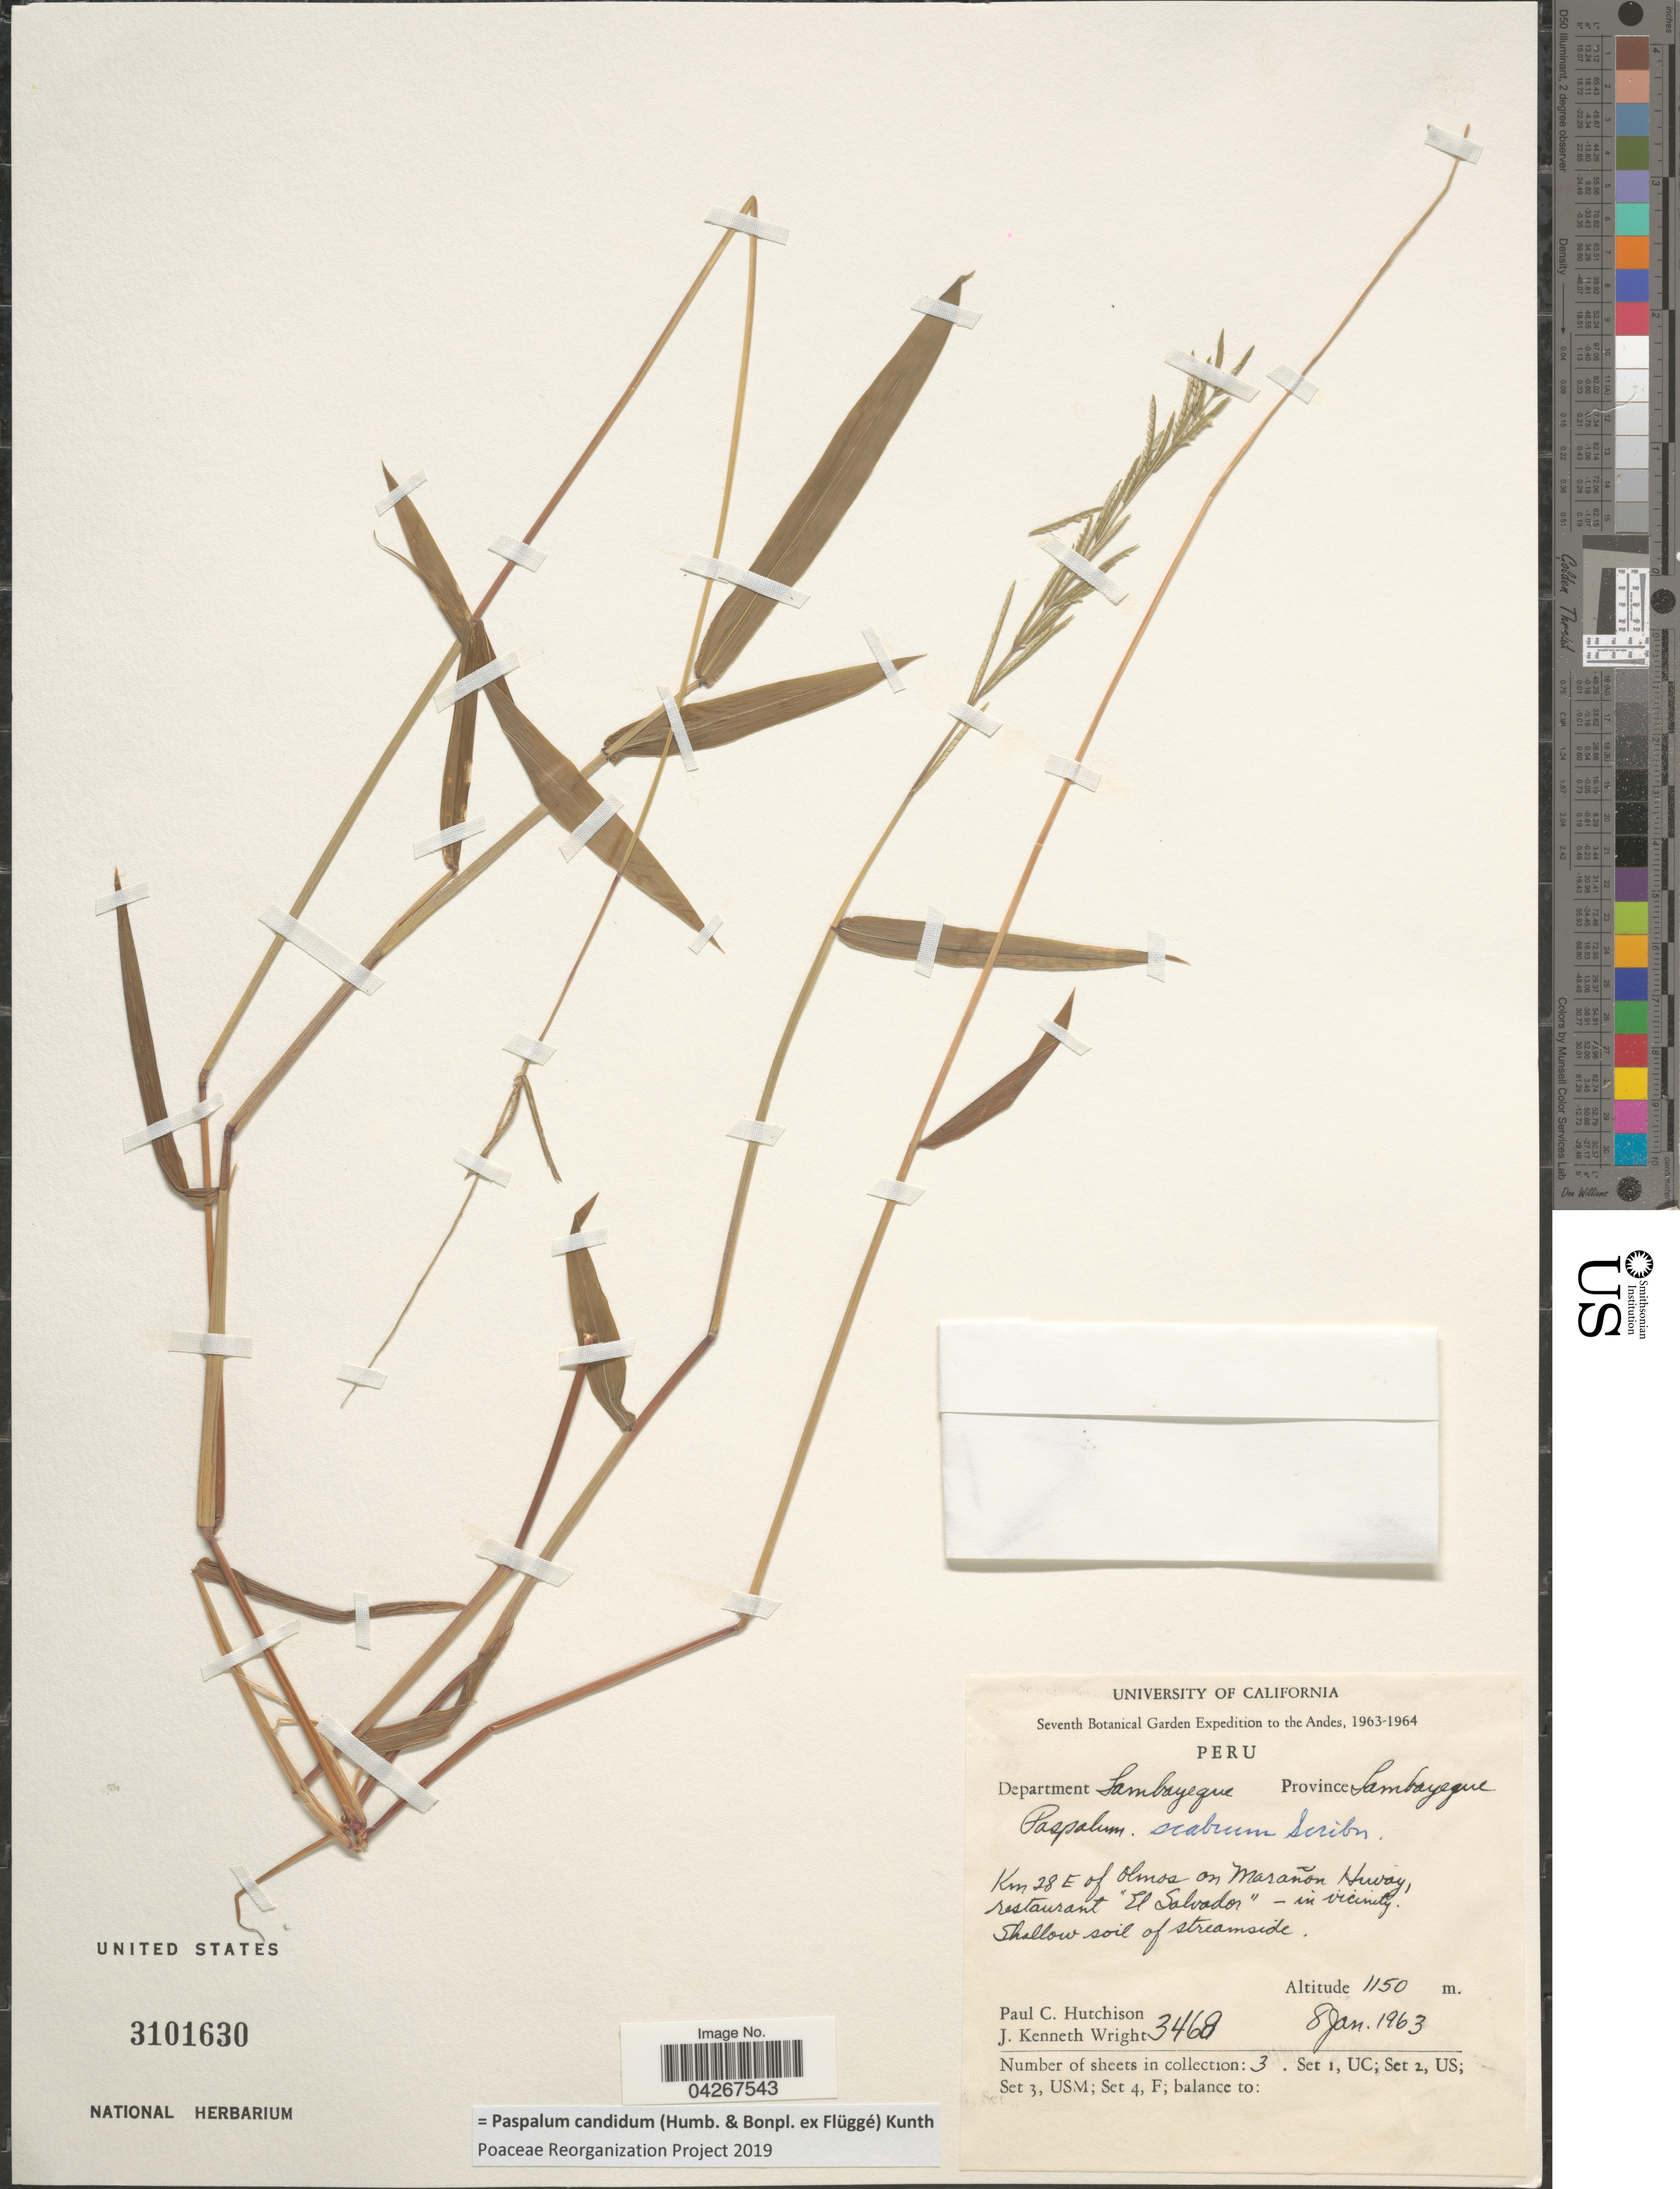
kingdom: Plantae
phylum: Tracheophyta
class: Liliopsida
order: Poales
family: Poaceae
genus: Paspalum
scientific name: Paspalum candidum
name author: (Humb. & Bonpl. ex Fleugge) Kunth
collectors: P. C. Hutchison & J. K. Wright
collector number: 3468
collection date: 1963-01-08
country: Peru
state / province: Lambayeque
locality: Shallow soil of streamside, km. 28 E. of Olmos on Marañon Hiway, restaurant "El Salvador" - in vicinity, Department Lambayeque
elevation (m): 1150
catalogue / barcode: US 3101630